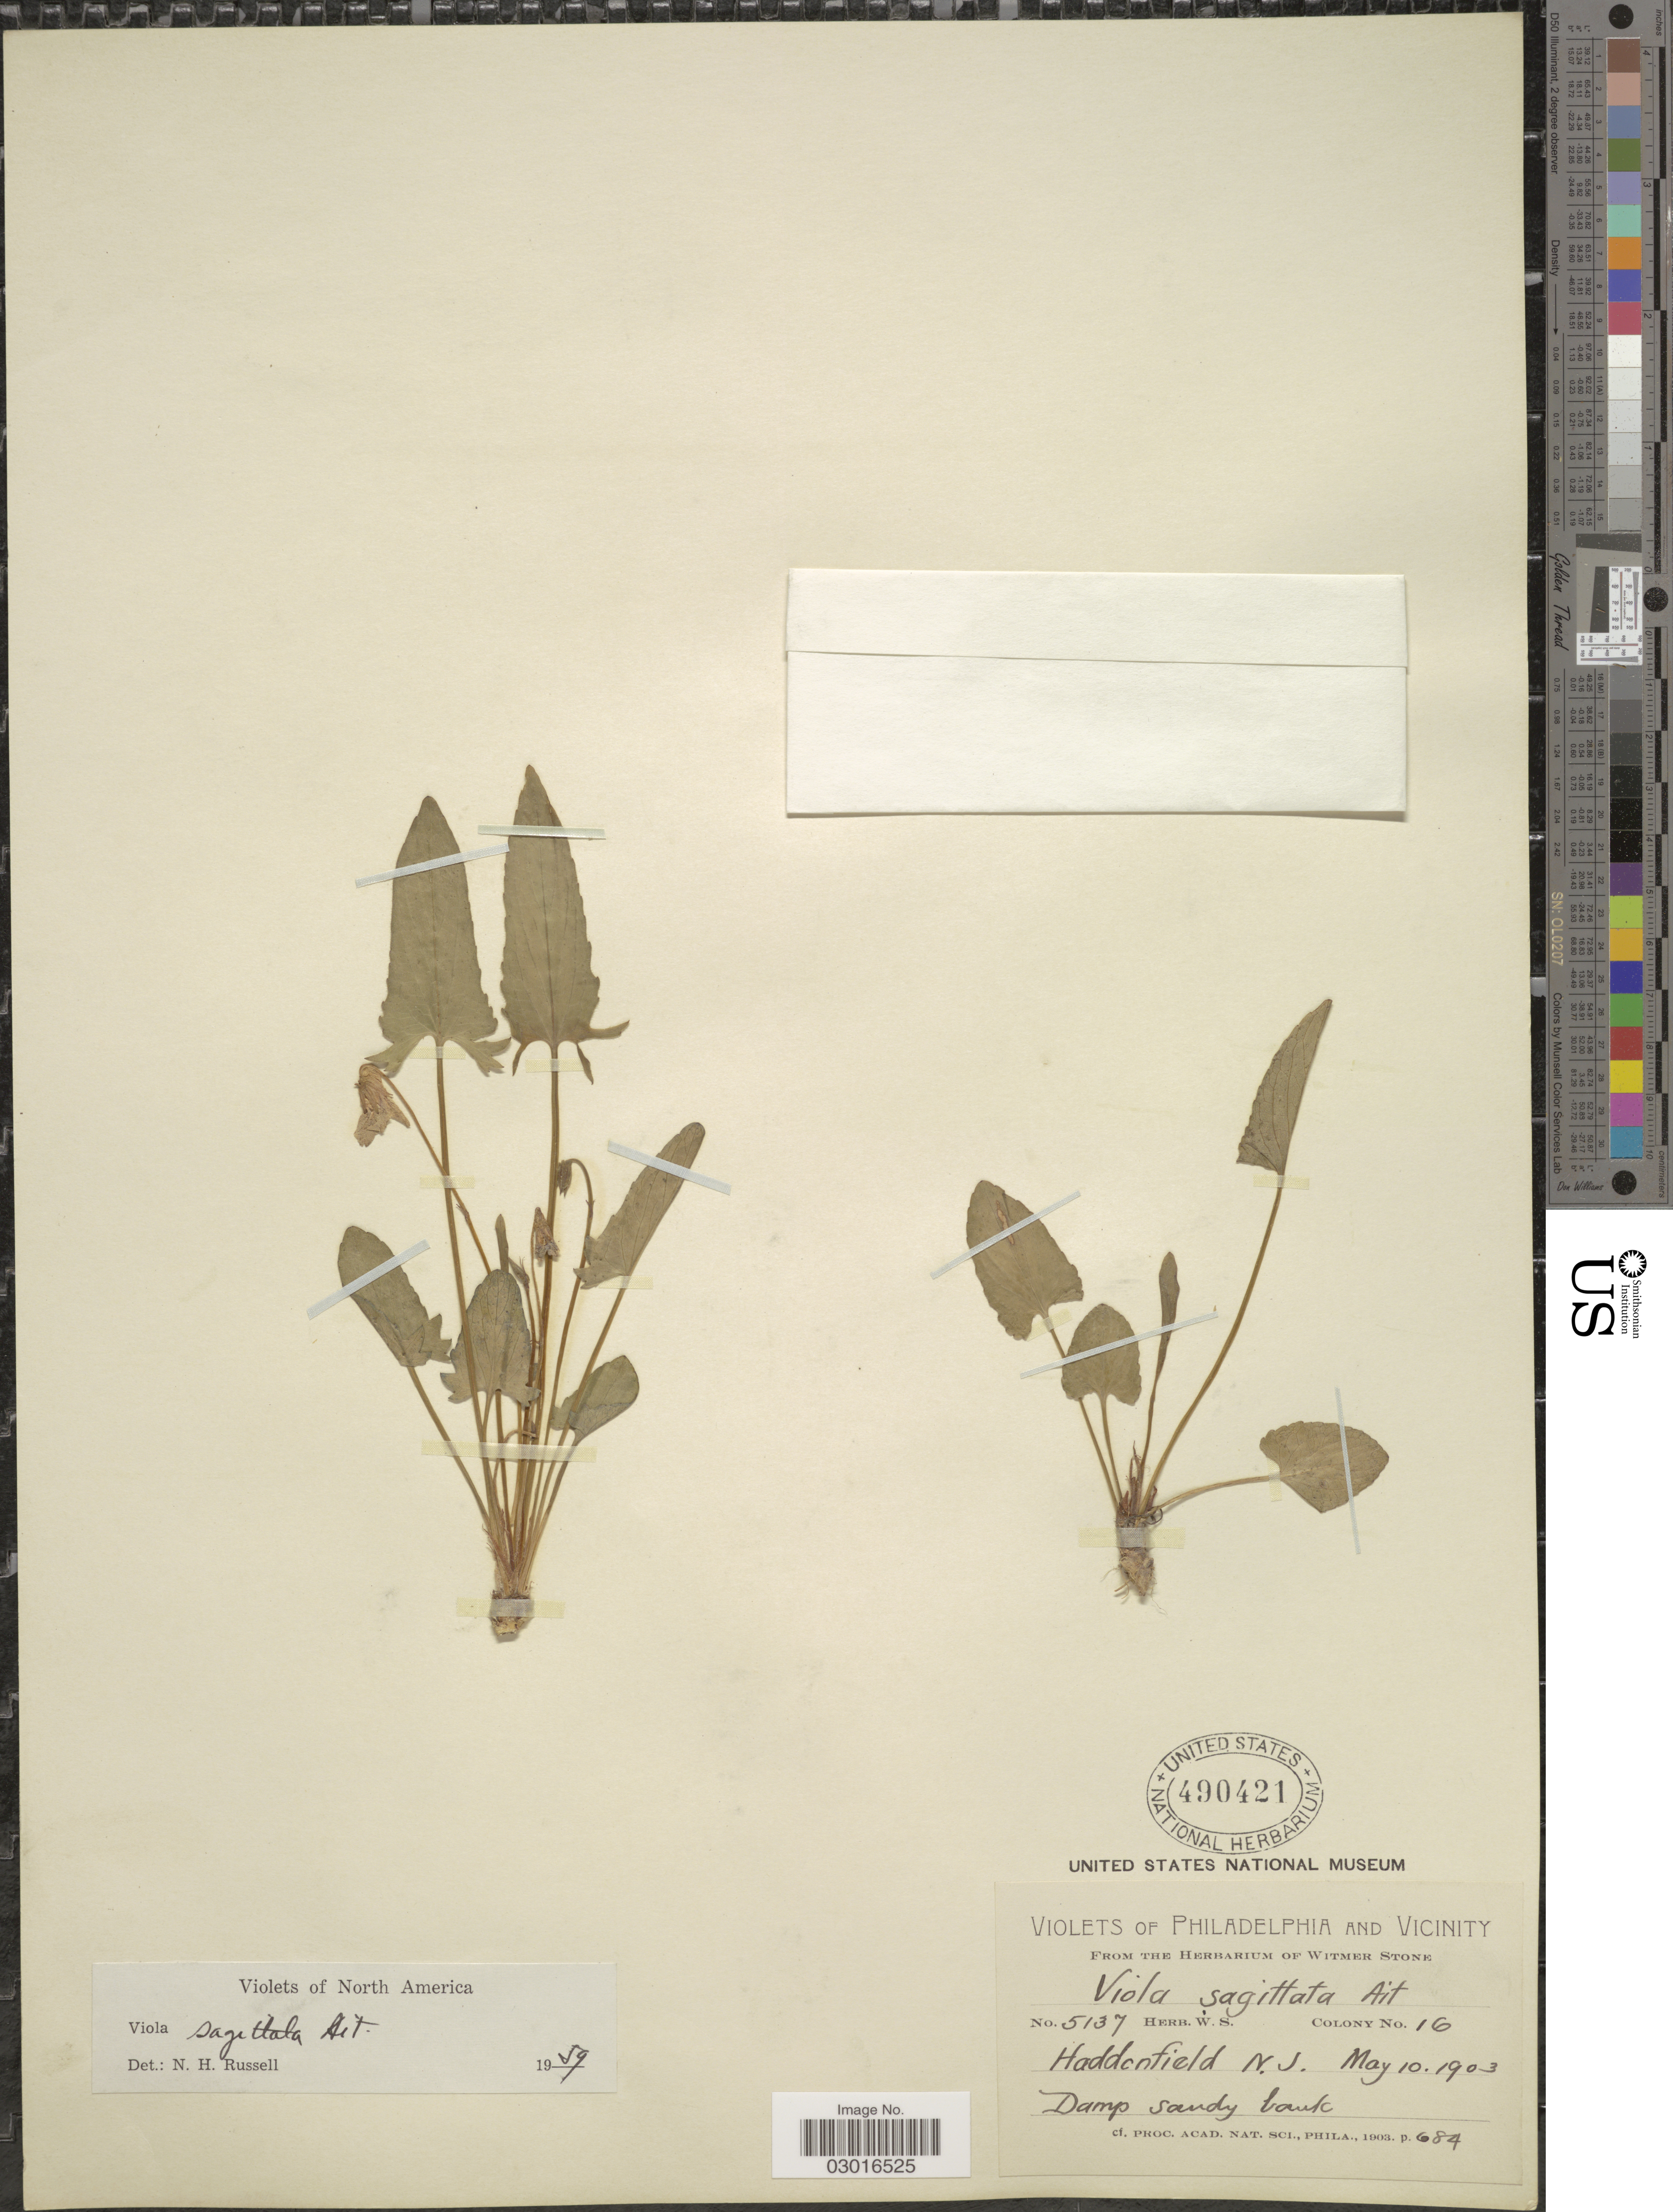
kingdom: Plantae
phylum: Tracheophyta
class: Magnoliopsida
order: Malpighiales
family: Violaceae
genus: Viola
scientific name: Viola sagittata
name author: Aiton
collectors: Ex herb Witmer Stone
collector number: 5137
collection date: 1903-05-10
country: United States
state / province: New Jersey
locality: Philadelphia and Vicinity. Haddonfield N.J.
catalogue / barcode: US 490421